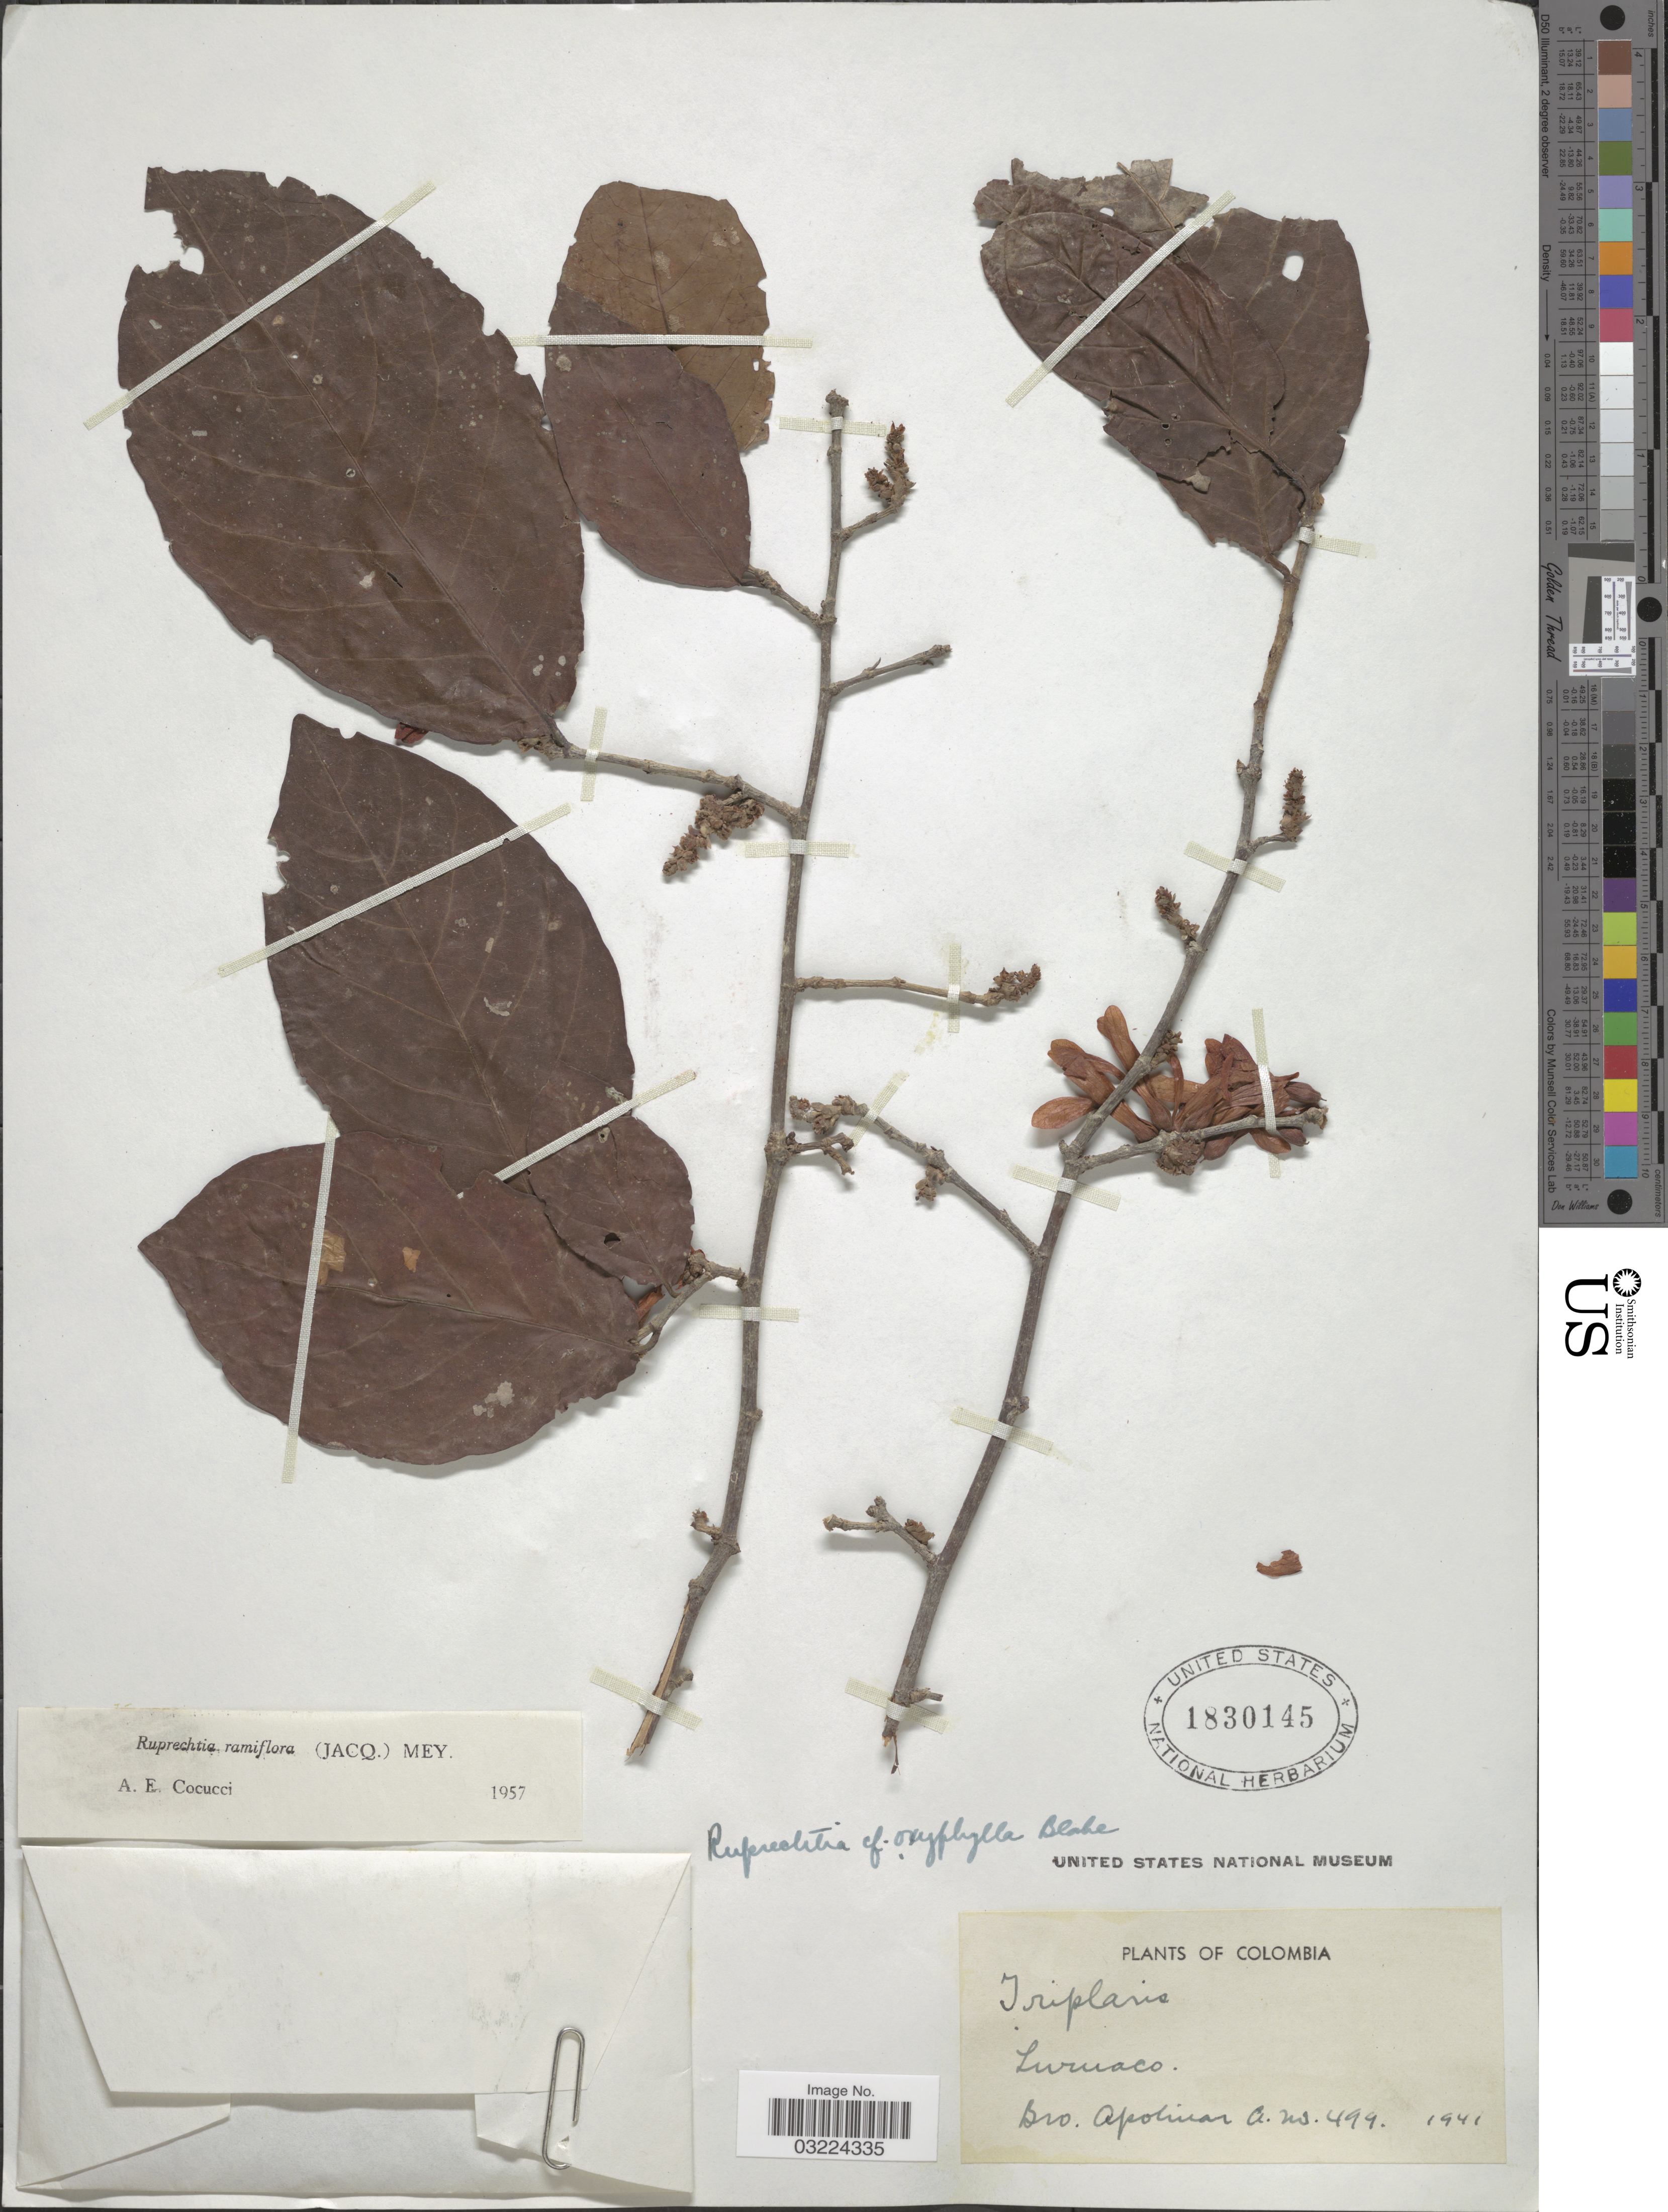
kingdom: Plantae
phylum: Tracheophyta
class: Magnoliopsida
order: Caryophyllales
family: Polygonaceae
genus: Ruprechtia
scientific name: Ruprechtia ramiflora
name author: (Jacq.) C.A. Mey.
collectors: Bro. Apolinar A.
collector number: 499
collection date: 1941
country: Colombia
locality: Luruaco.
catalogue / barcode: US 1830145